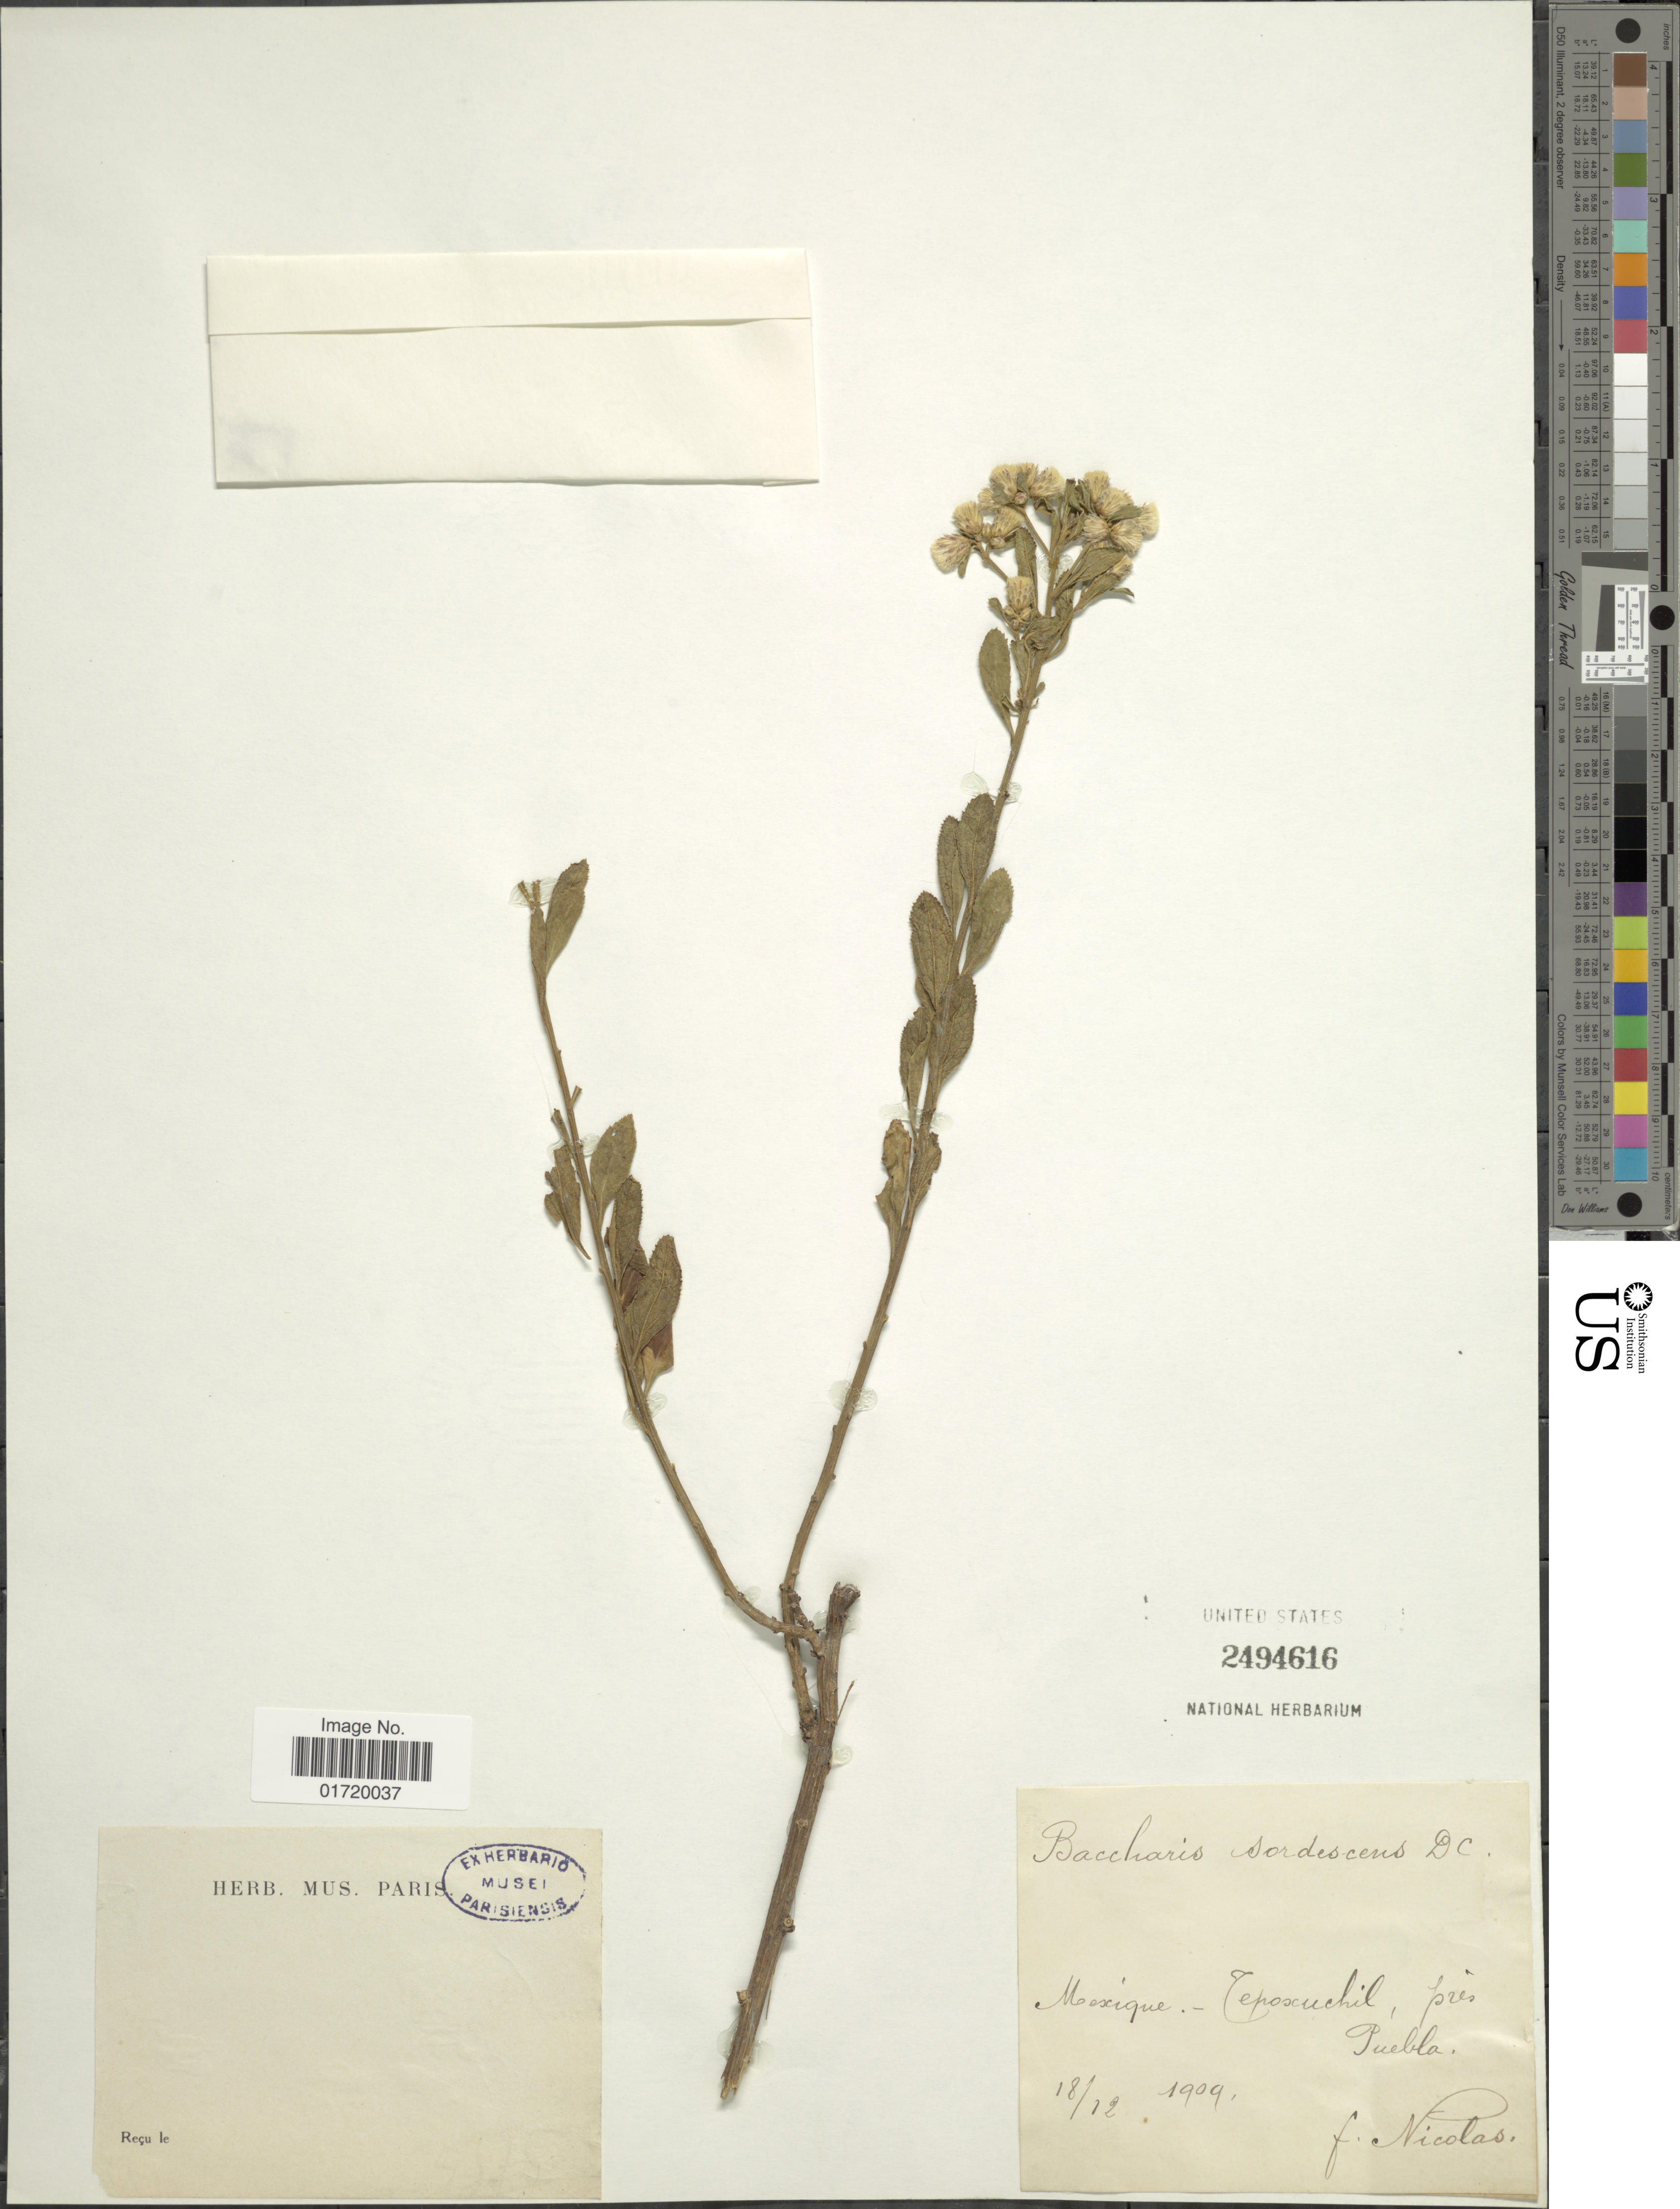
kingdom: Plantae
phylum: Tracheophyta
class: Magnoliopsida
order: Asterales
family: Asteraceae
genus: Baccharis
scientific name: Baccharis sordescens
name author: DC.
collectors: F. Nicolas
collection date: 1909-12-18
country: Mexico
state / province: Puebla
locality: Mexique, Teposcuchil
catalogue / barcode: US 2494616